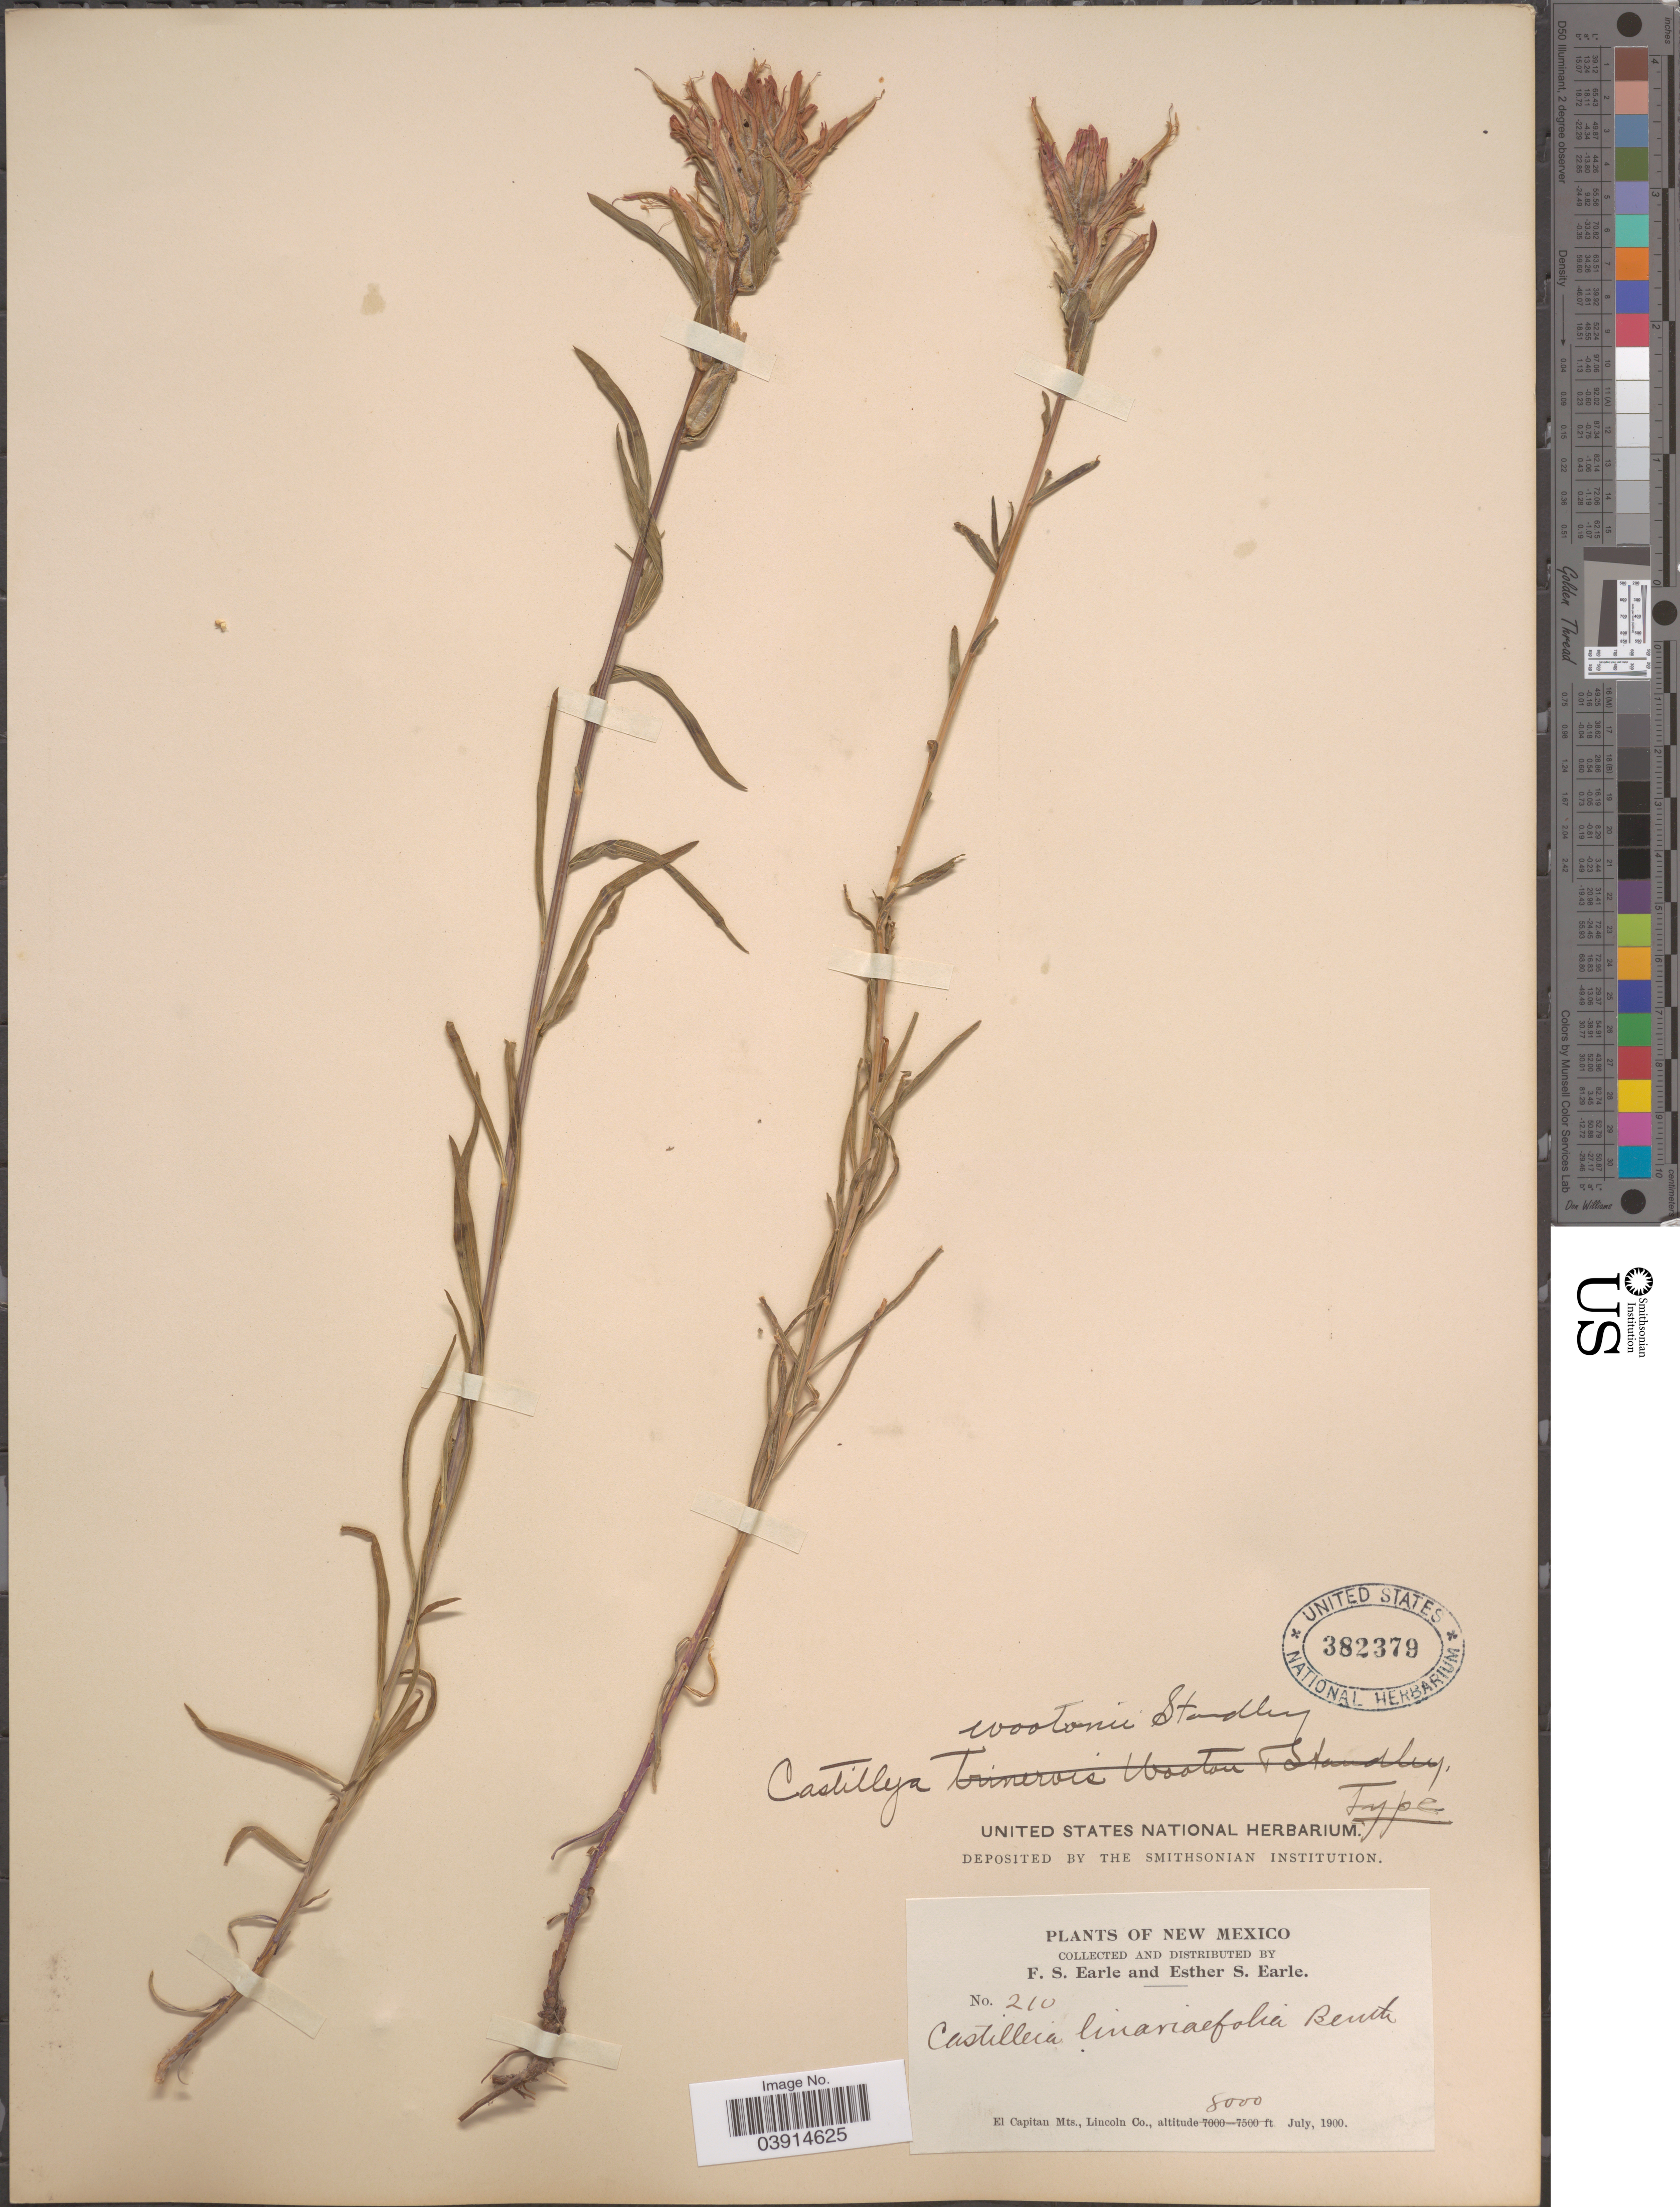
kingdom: Plantae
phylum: Tracheophyta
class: Magnoliopsida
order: Lamiales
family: Orobanchaceae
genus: Castilleja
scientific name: Castilleja wootonii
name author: Standl.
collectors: F. S. Earle & E. S. Earle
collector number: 210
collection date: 1900-07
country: United States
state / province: New Mexico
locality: El Capitan Mts., Lincoln Co.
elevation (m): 2438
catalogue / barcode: US 382379